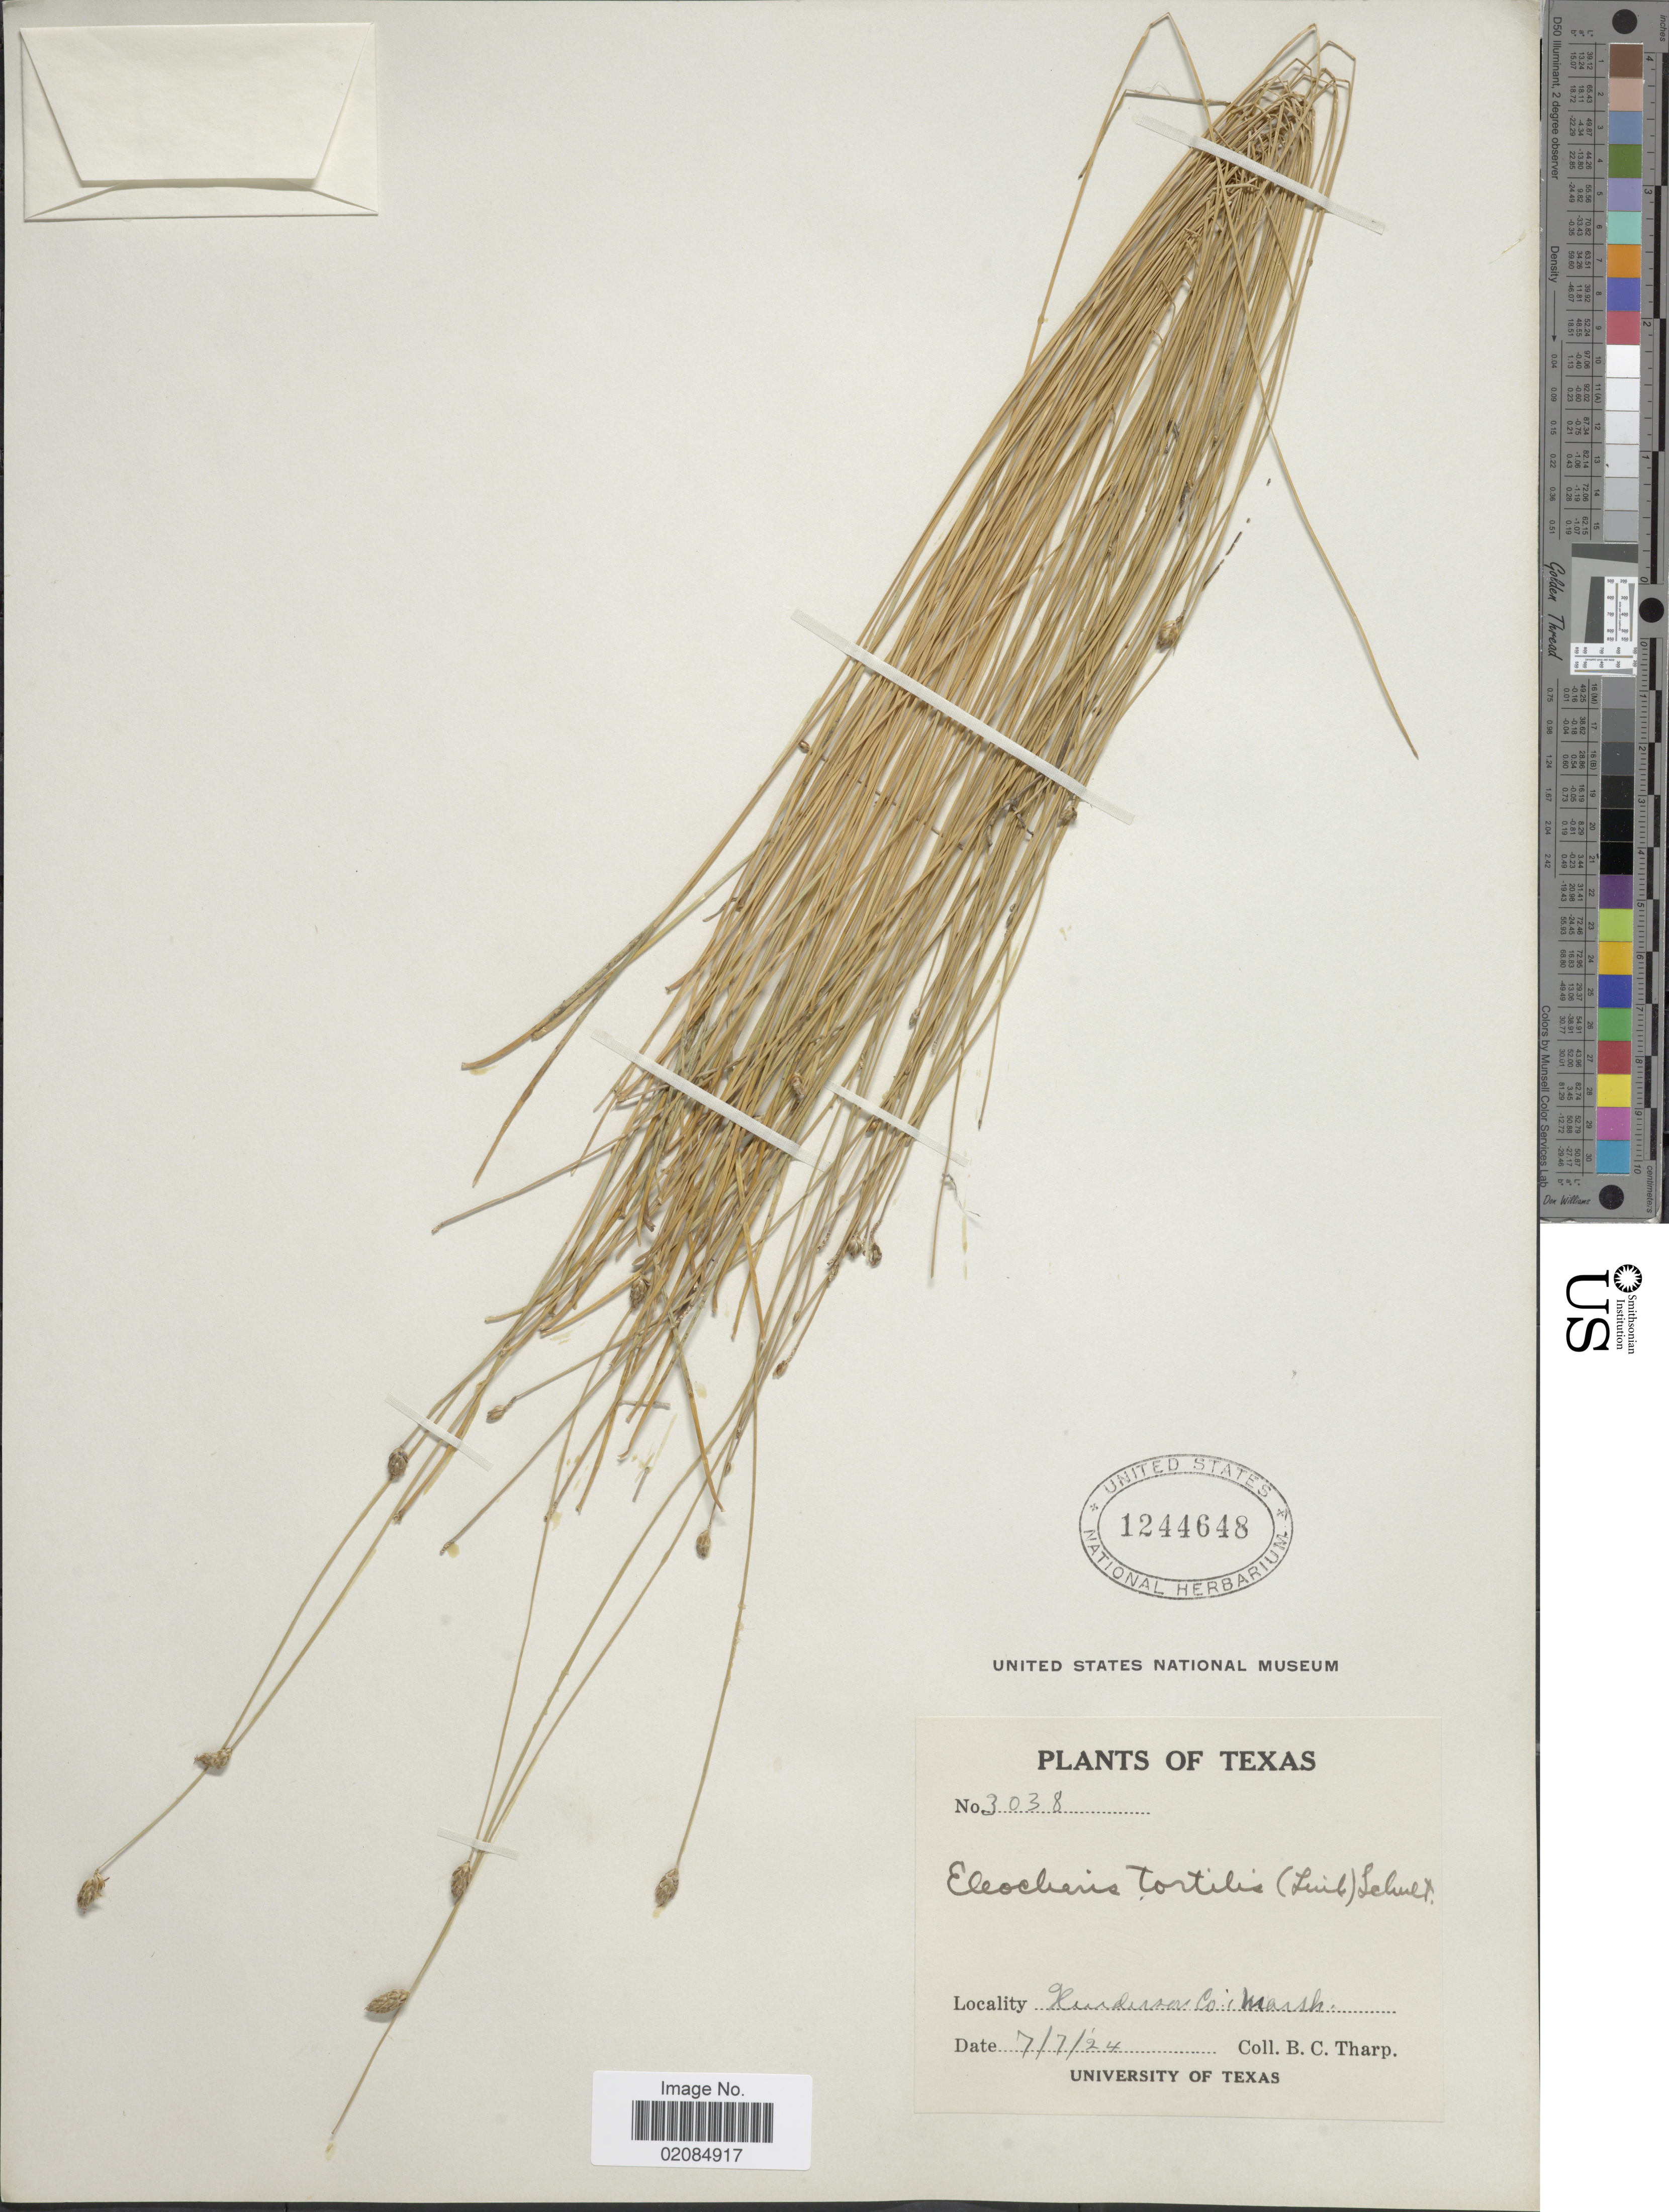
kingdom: Plantae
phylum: Tracheophyta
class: Liliopsida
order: Poales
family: Cyperaceae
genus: Eleocharis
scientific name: Eleocharis tortilis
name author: (Link) Schult.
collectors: B. C. Tharp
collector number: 3038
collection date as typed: Transcribed d/m/y: 7/7/24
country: United States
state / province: Texas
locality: Henderson Co.: marsh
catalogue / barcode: US 1244648